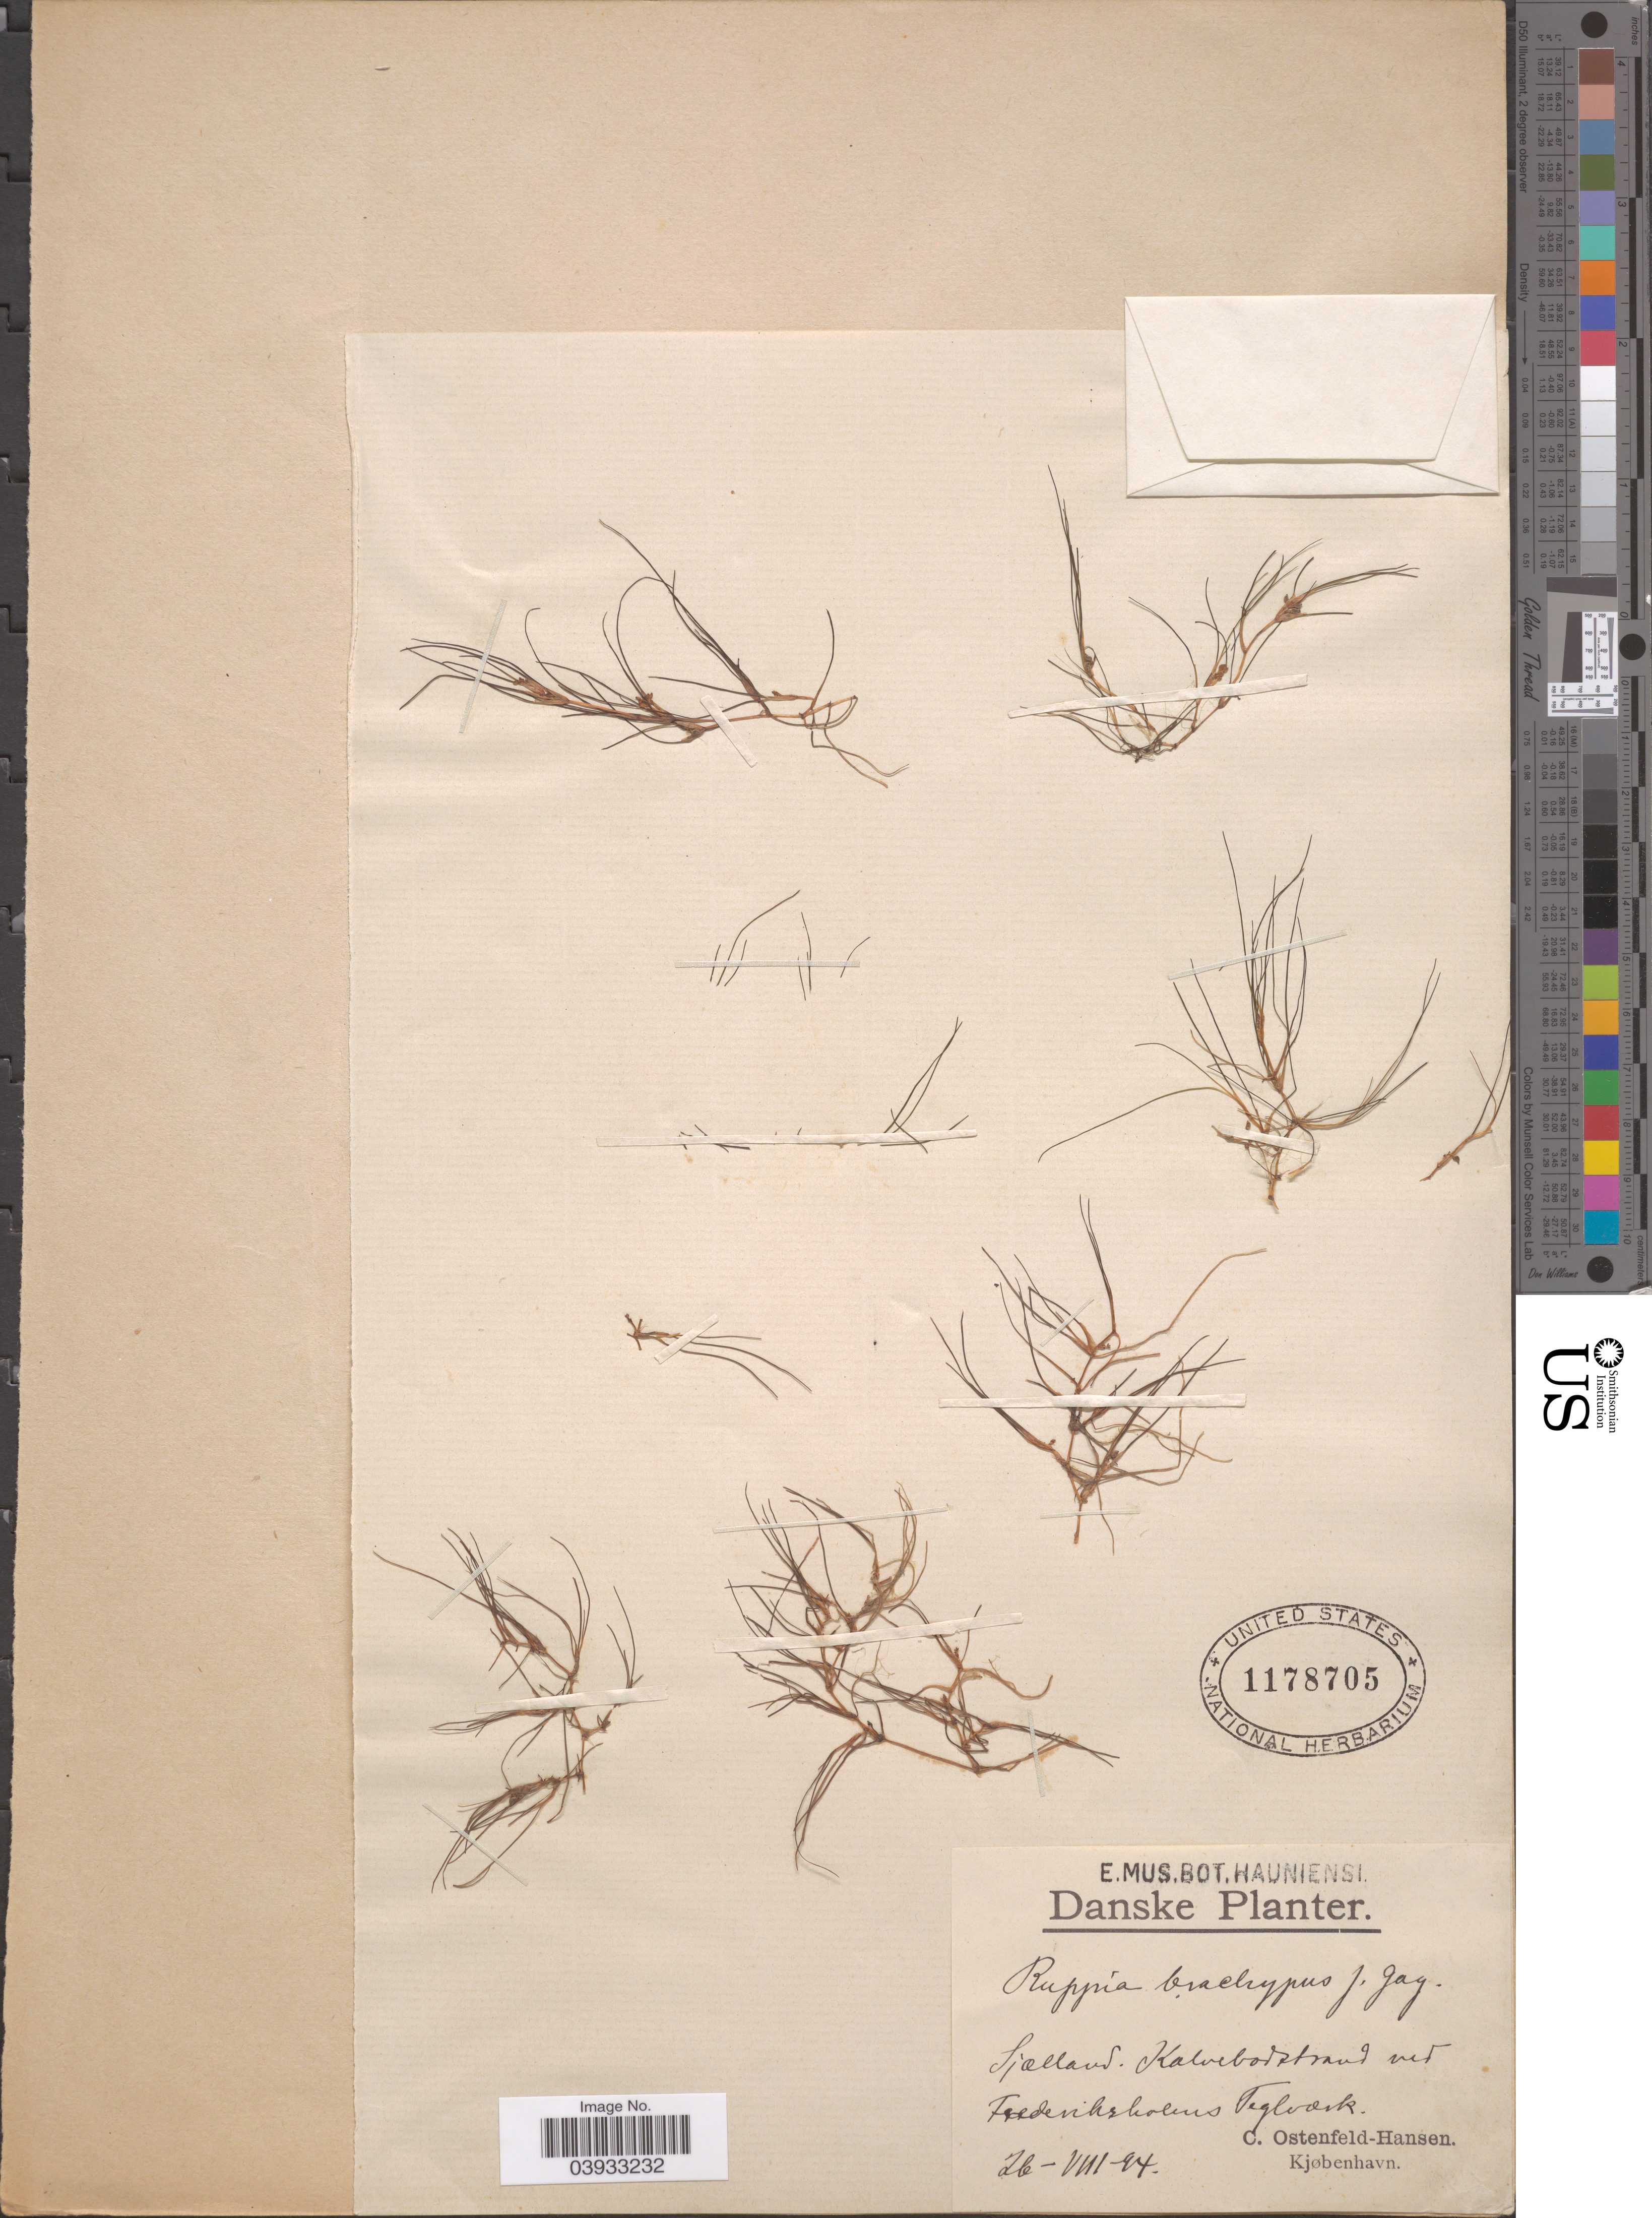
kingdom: Plantae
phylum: Tracheophyta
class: Liliopsida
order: Alismatales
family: Ruppiaceae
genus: Ruppia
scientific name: Ruppia brachypus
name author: J. Gay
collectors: C. E. H. Ostenfeld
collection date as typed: Transcribed d/m/y: 26/8/94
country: Denmark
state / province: Sjæland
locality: Danske Planter. Kalvebodstrand ved Frederiksholms Teglverk.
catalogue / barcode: US 1178705